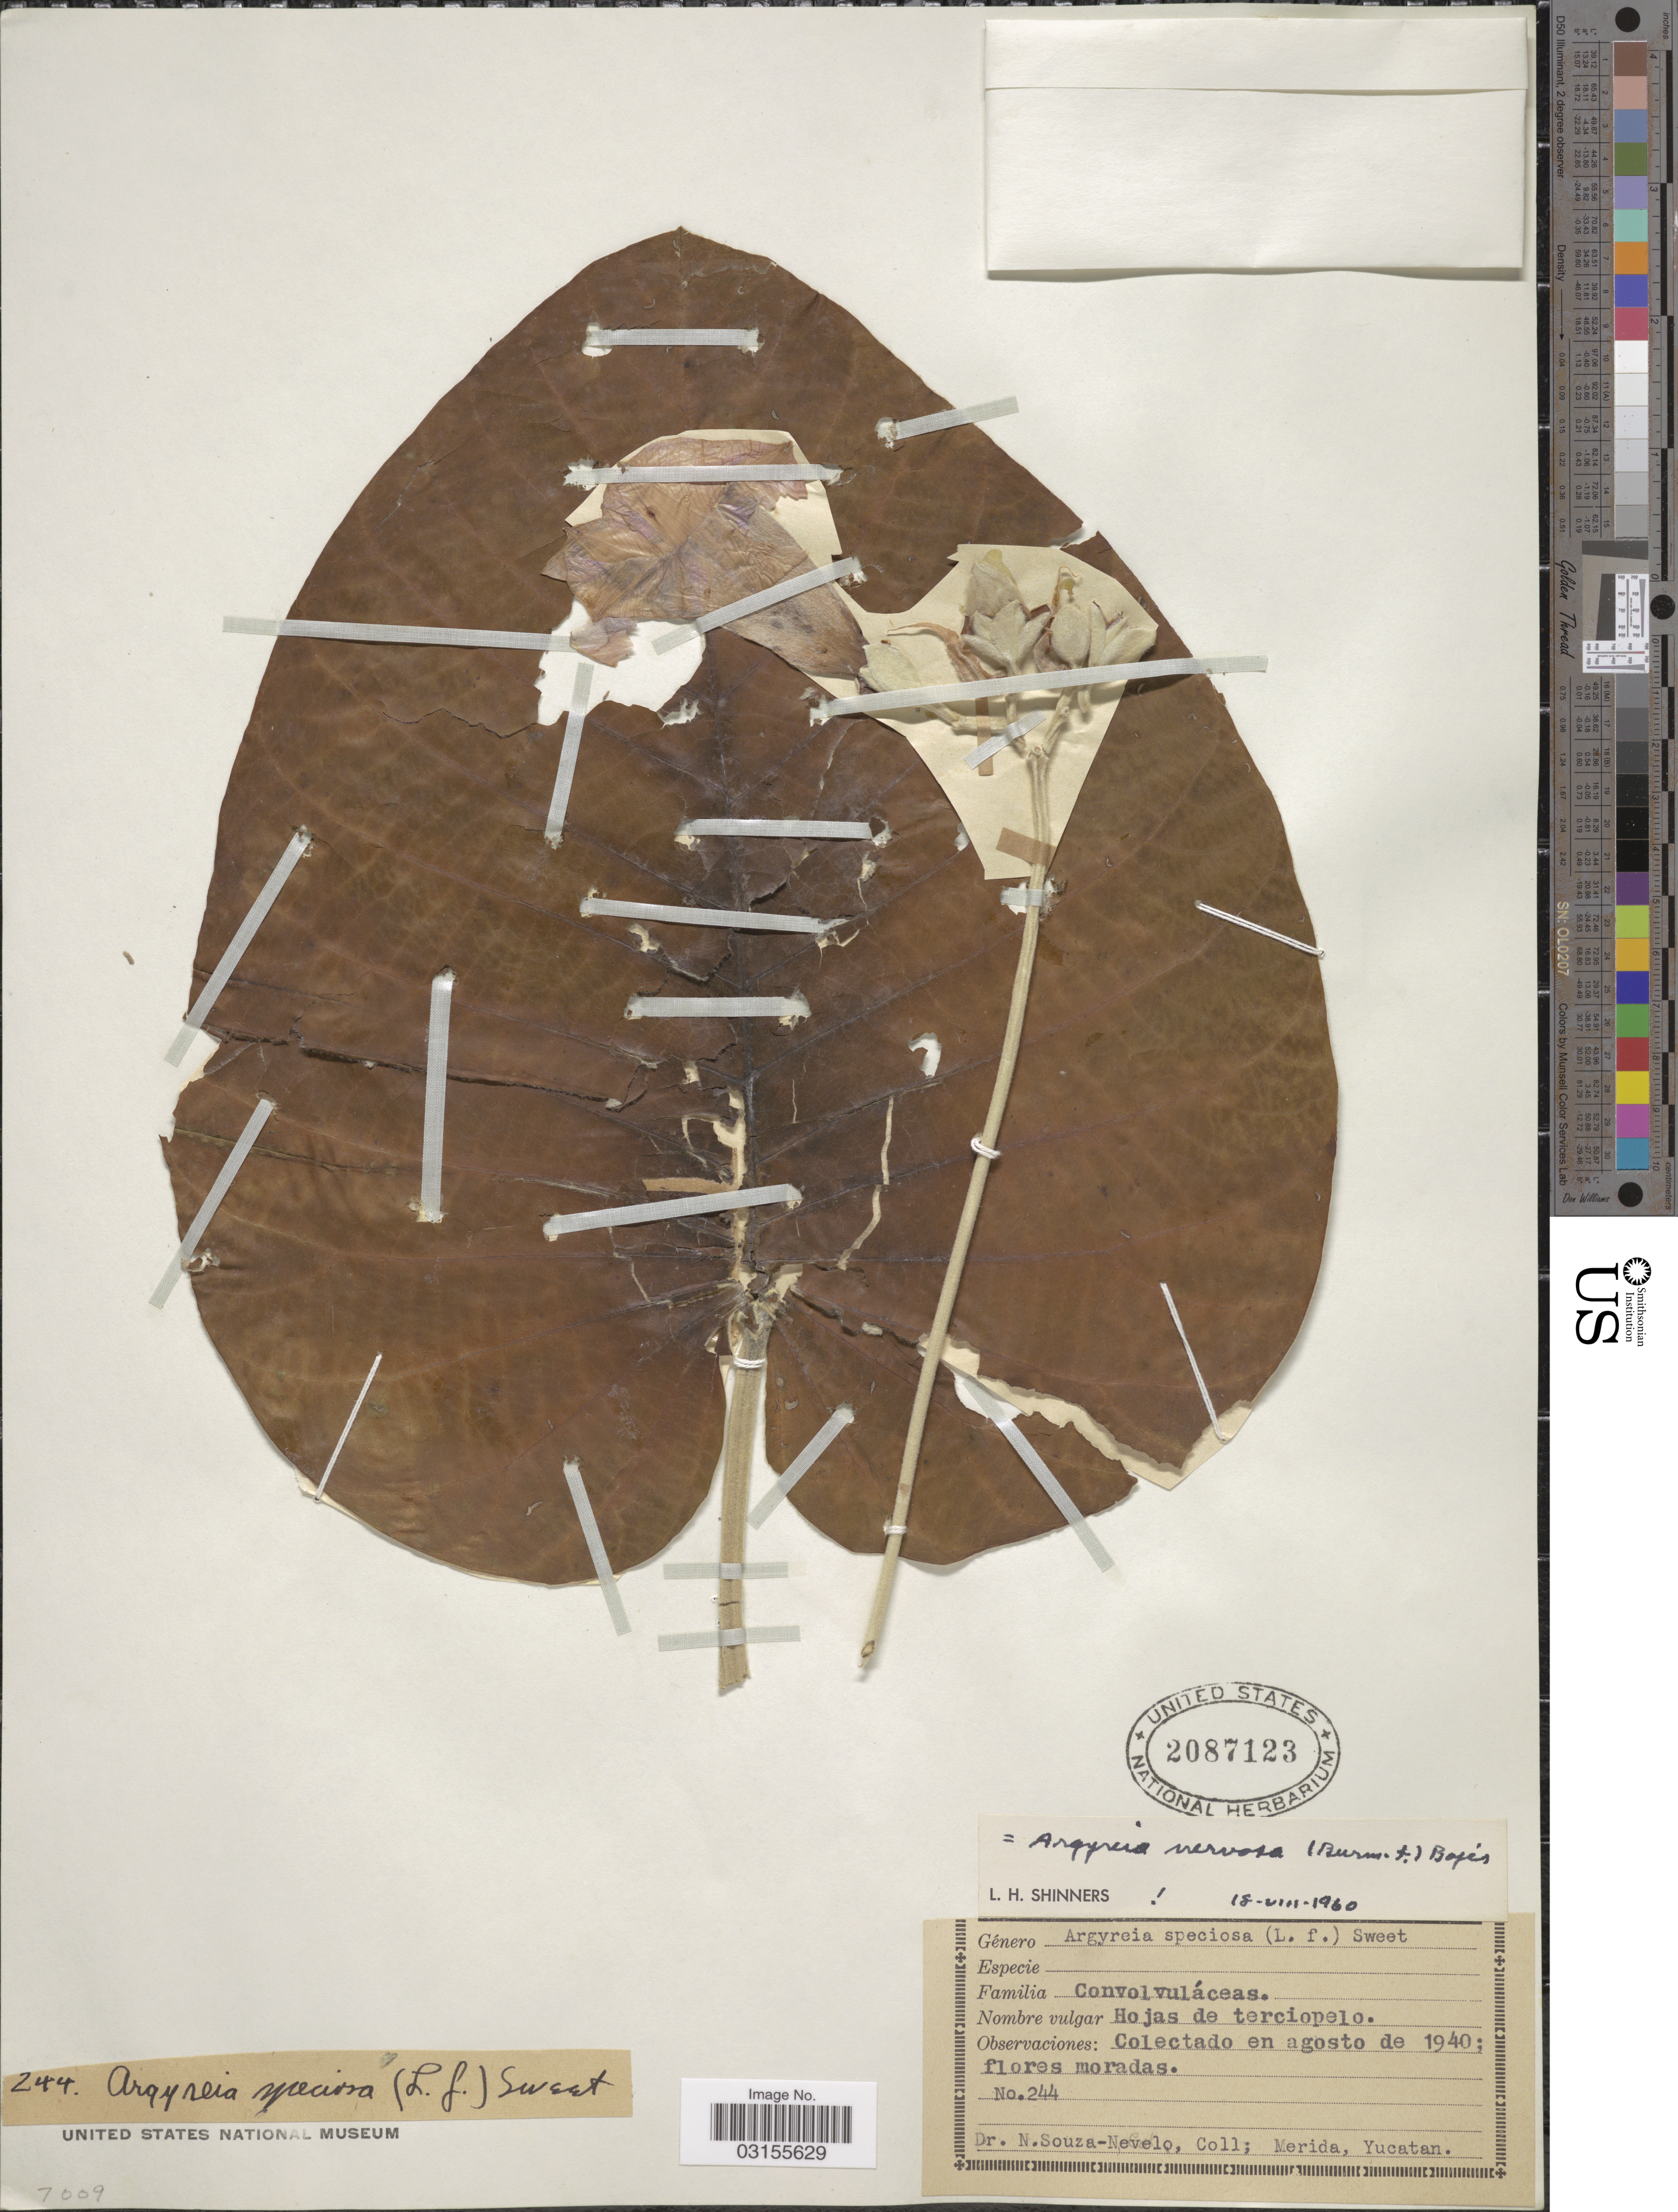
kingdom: Plantae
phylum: Tracheophyta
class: Magnoliopsida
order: Solanales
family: Convolvulaceae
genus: Argyreia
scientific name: Argyreia nervosa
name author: (Burm. f.) Bojer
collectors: N. Souza-Novelo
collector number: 244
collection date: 1940-08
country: Mexico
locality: Merida, Yucatan.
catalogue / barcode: US 2087123